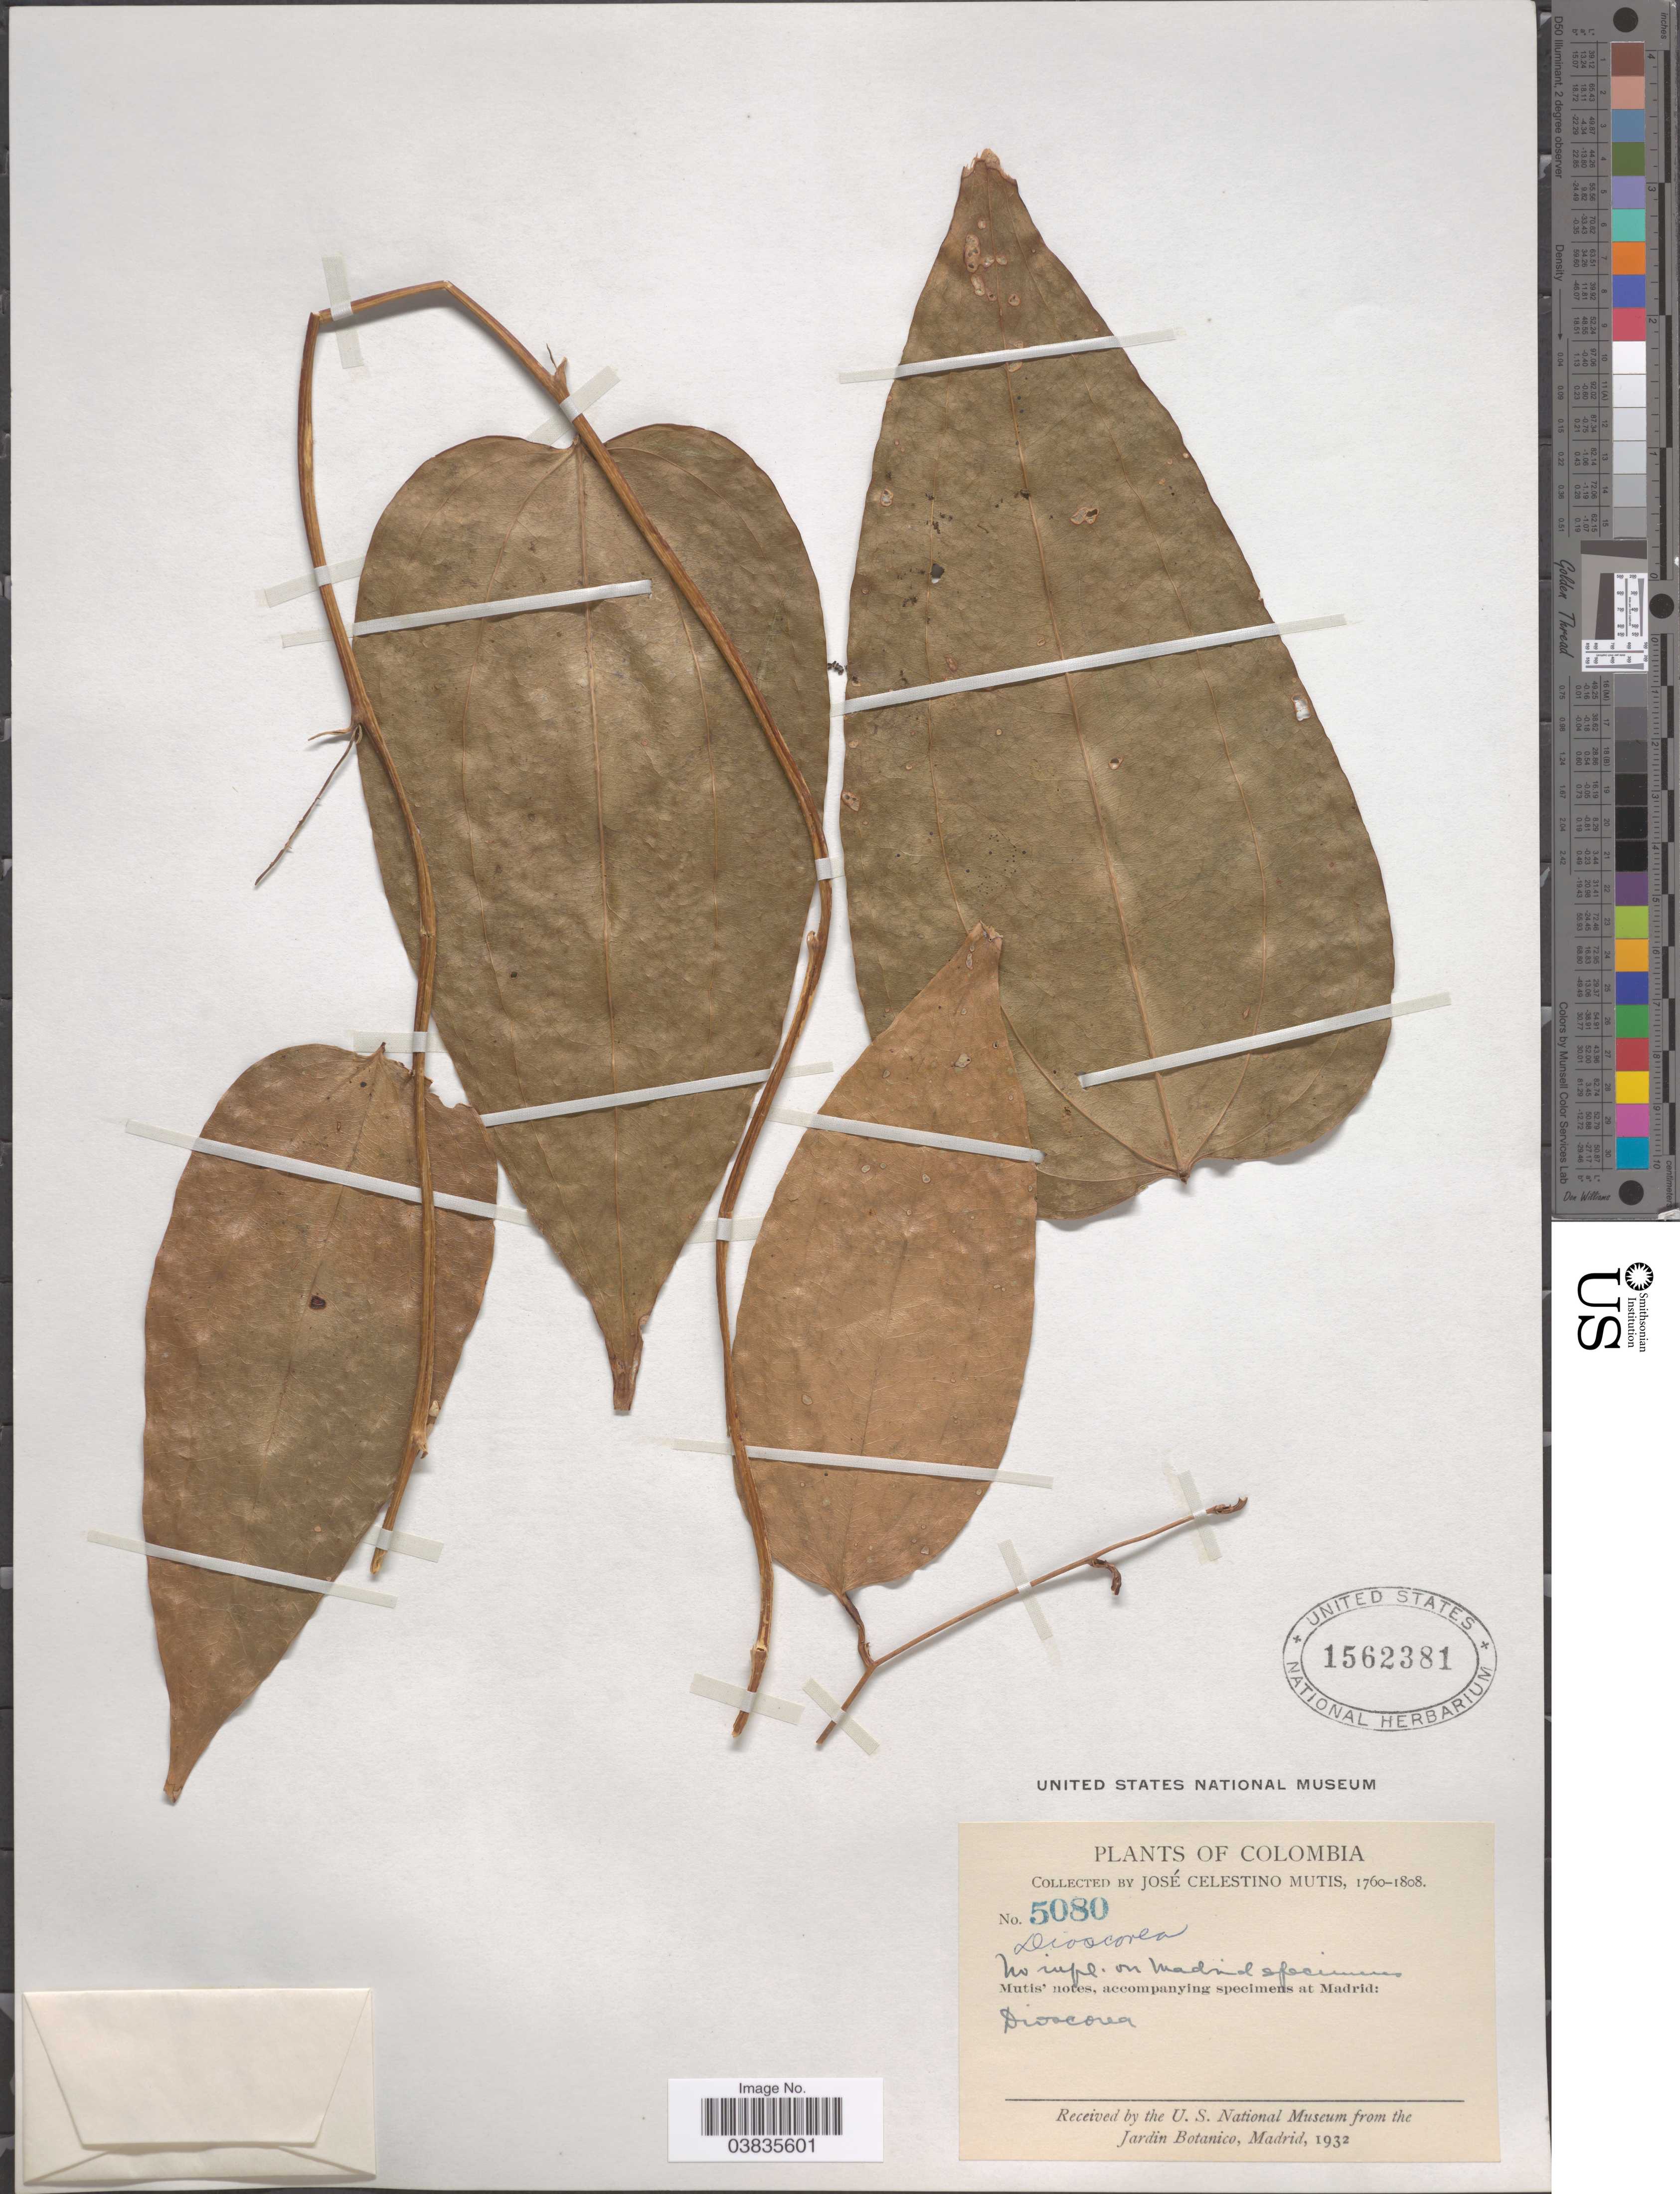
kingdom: Plantae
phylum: Tracheophyta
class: Liliopsida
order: Dioscoreales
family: Dioscoreaceae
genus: Dioscorea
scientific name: Dioscorea sp.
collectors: J. C. B. Mutis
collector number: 5080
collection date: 1760/1808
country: Colombia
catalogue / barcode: US 1562381